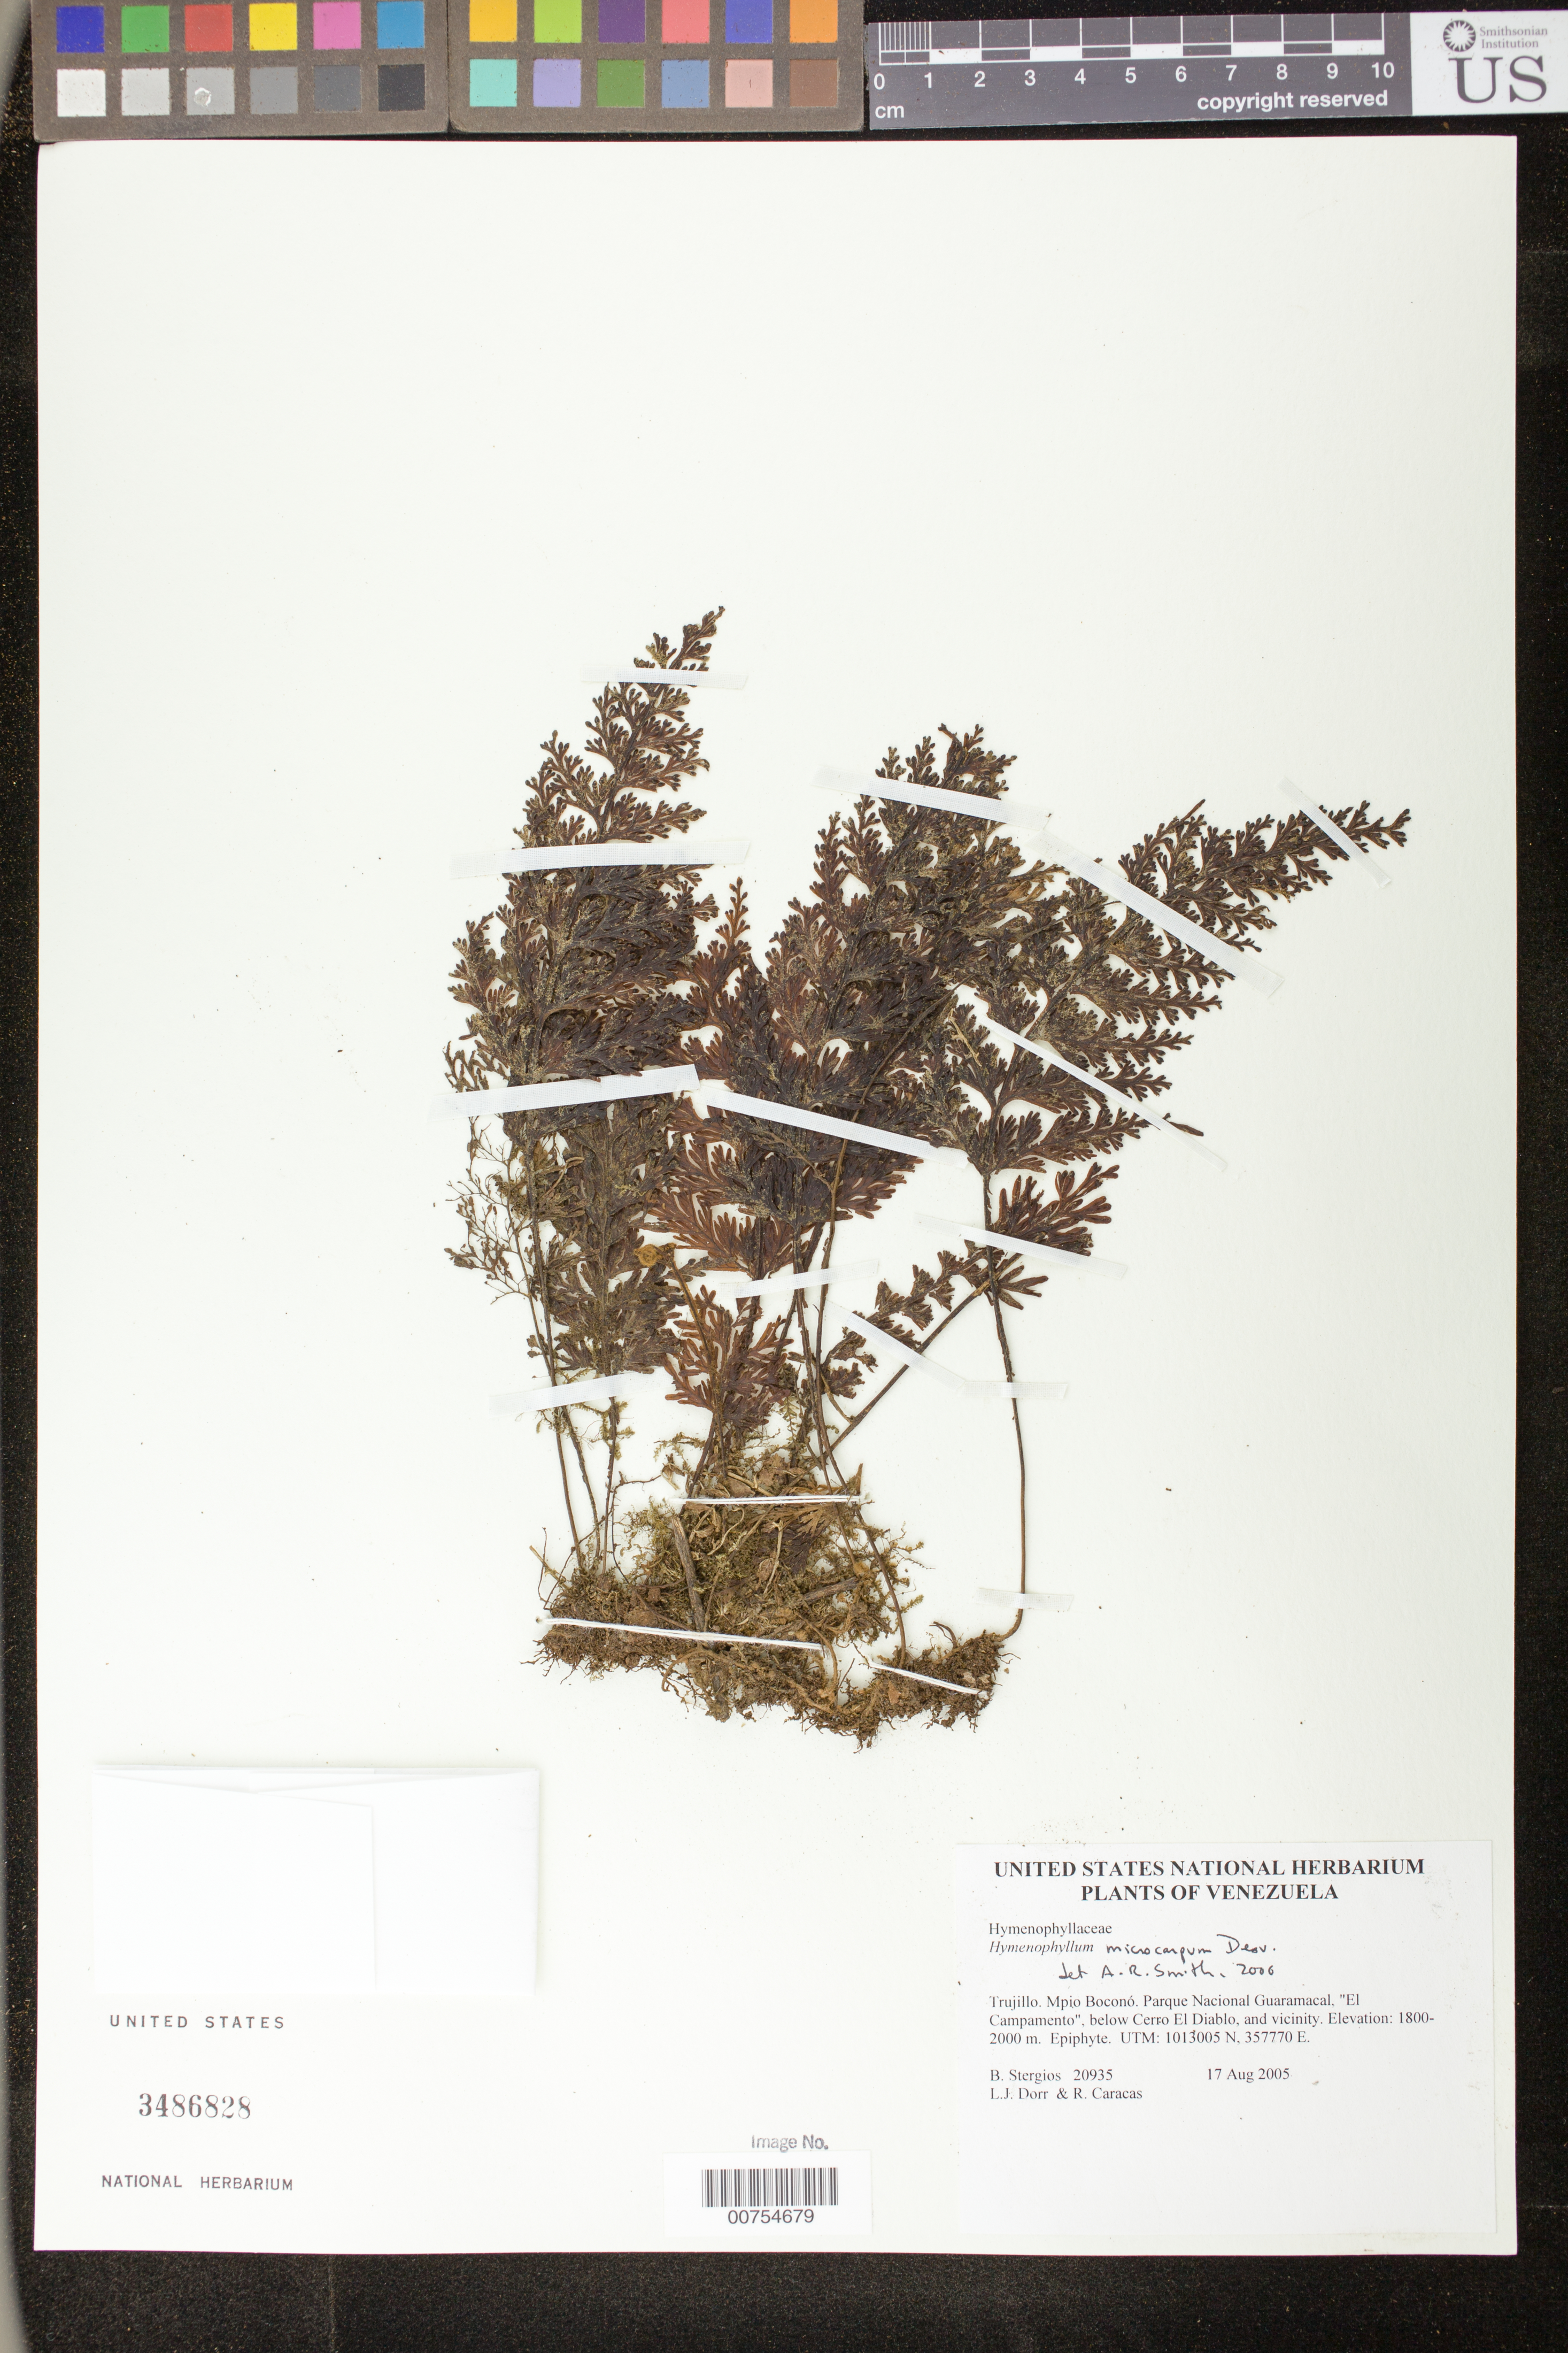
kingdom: Plantae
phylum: Tracheophyta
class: Polypodiopsida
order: Hymenophyllales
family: Hymenophyllaceae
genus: Hymenophyllum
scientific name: Hymenophyllum microcarpum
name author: (Desv.) Lellinger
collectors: B. G. Stergios, L. J. Dorr & R. Caracas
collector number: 20935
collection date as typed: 17 Aug 2005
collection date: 2005-08-17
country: Venezuela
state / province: Trujillo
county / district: Boconó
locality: Parque Nacional Guaramacal, "El Campamento", below Cerro El Diablo, and vicinity.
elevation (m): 1800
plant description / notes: PORT, US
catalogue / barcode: US 3486828